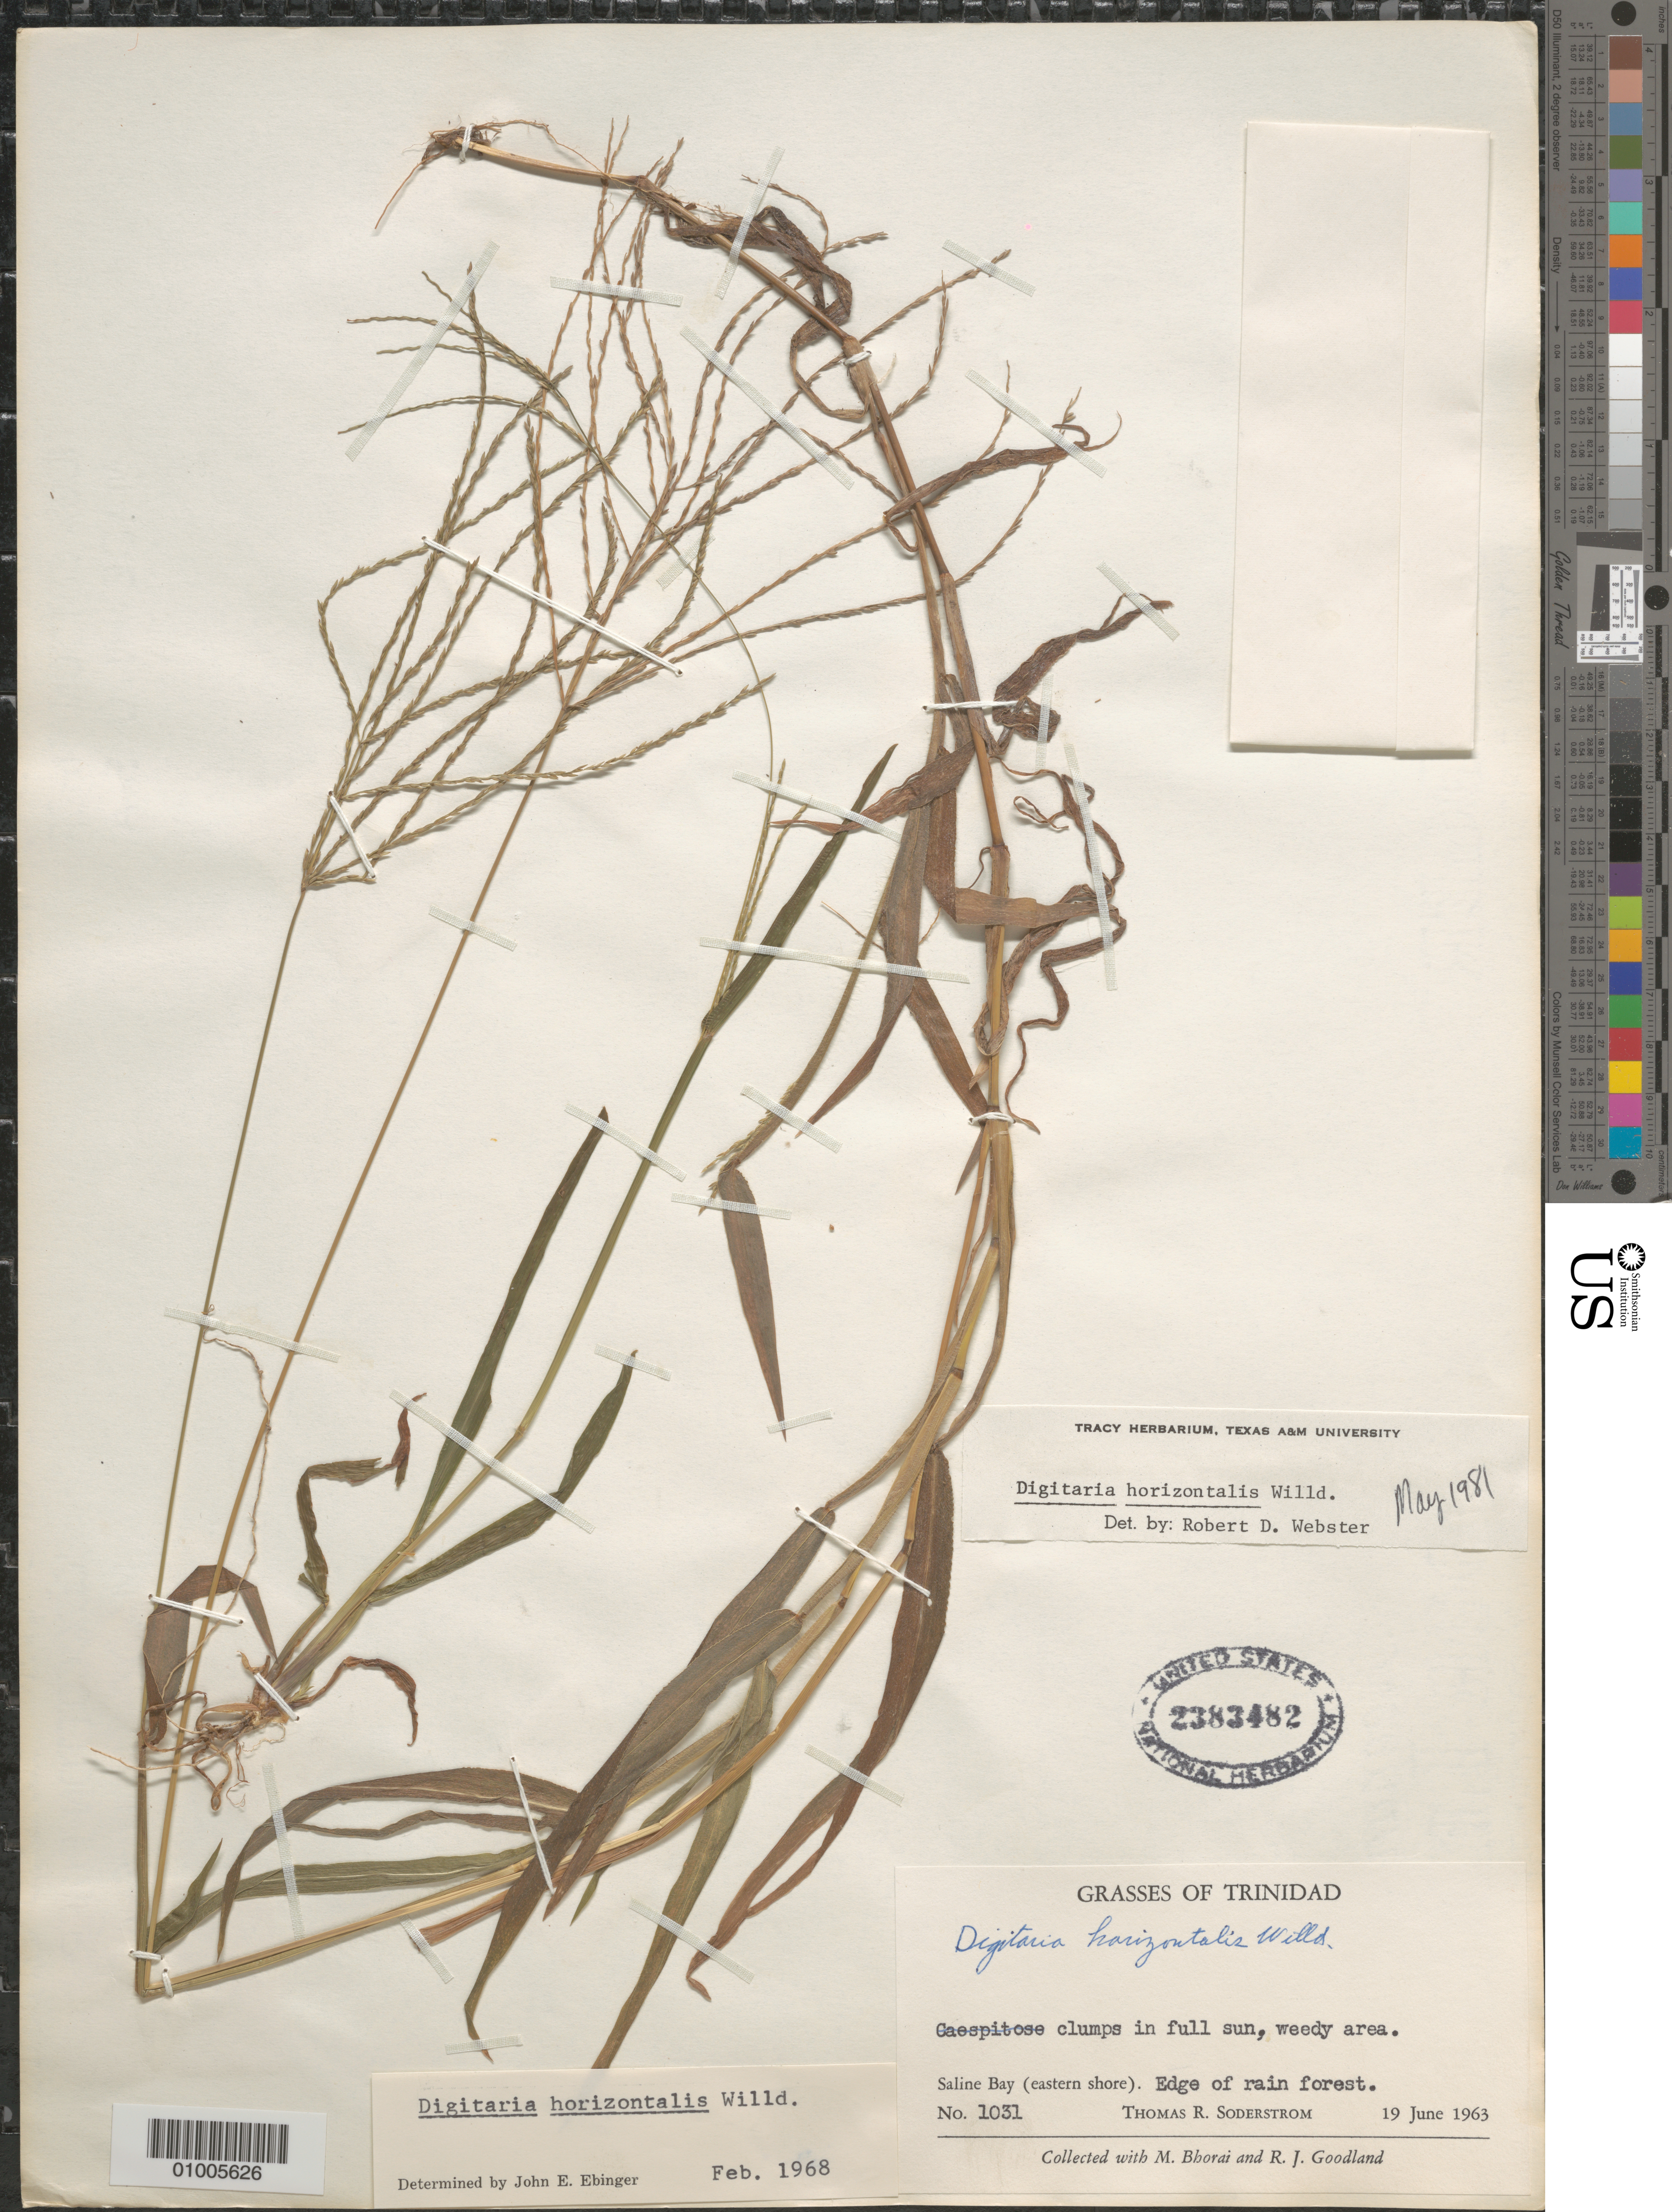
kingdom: Plantae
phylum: Tracheophyta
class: Liliopsida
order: Poales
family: Poaceae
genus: Digitaria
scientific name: Digitaria horizontalis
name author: Willd.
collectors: T. R. Soderstrom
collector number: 1031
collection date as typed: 19 Jun 1963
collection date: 1963-06-19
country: Trinidad and Tobago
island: Trinidad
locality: Edge of rainforest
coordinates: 0 N, 0 E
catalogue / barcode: US 2383482